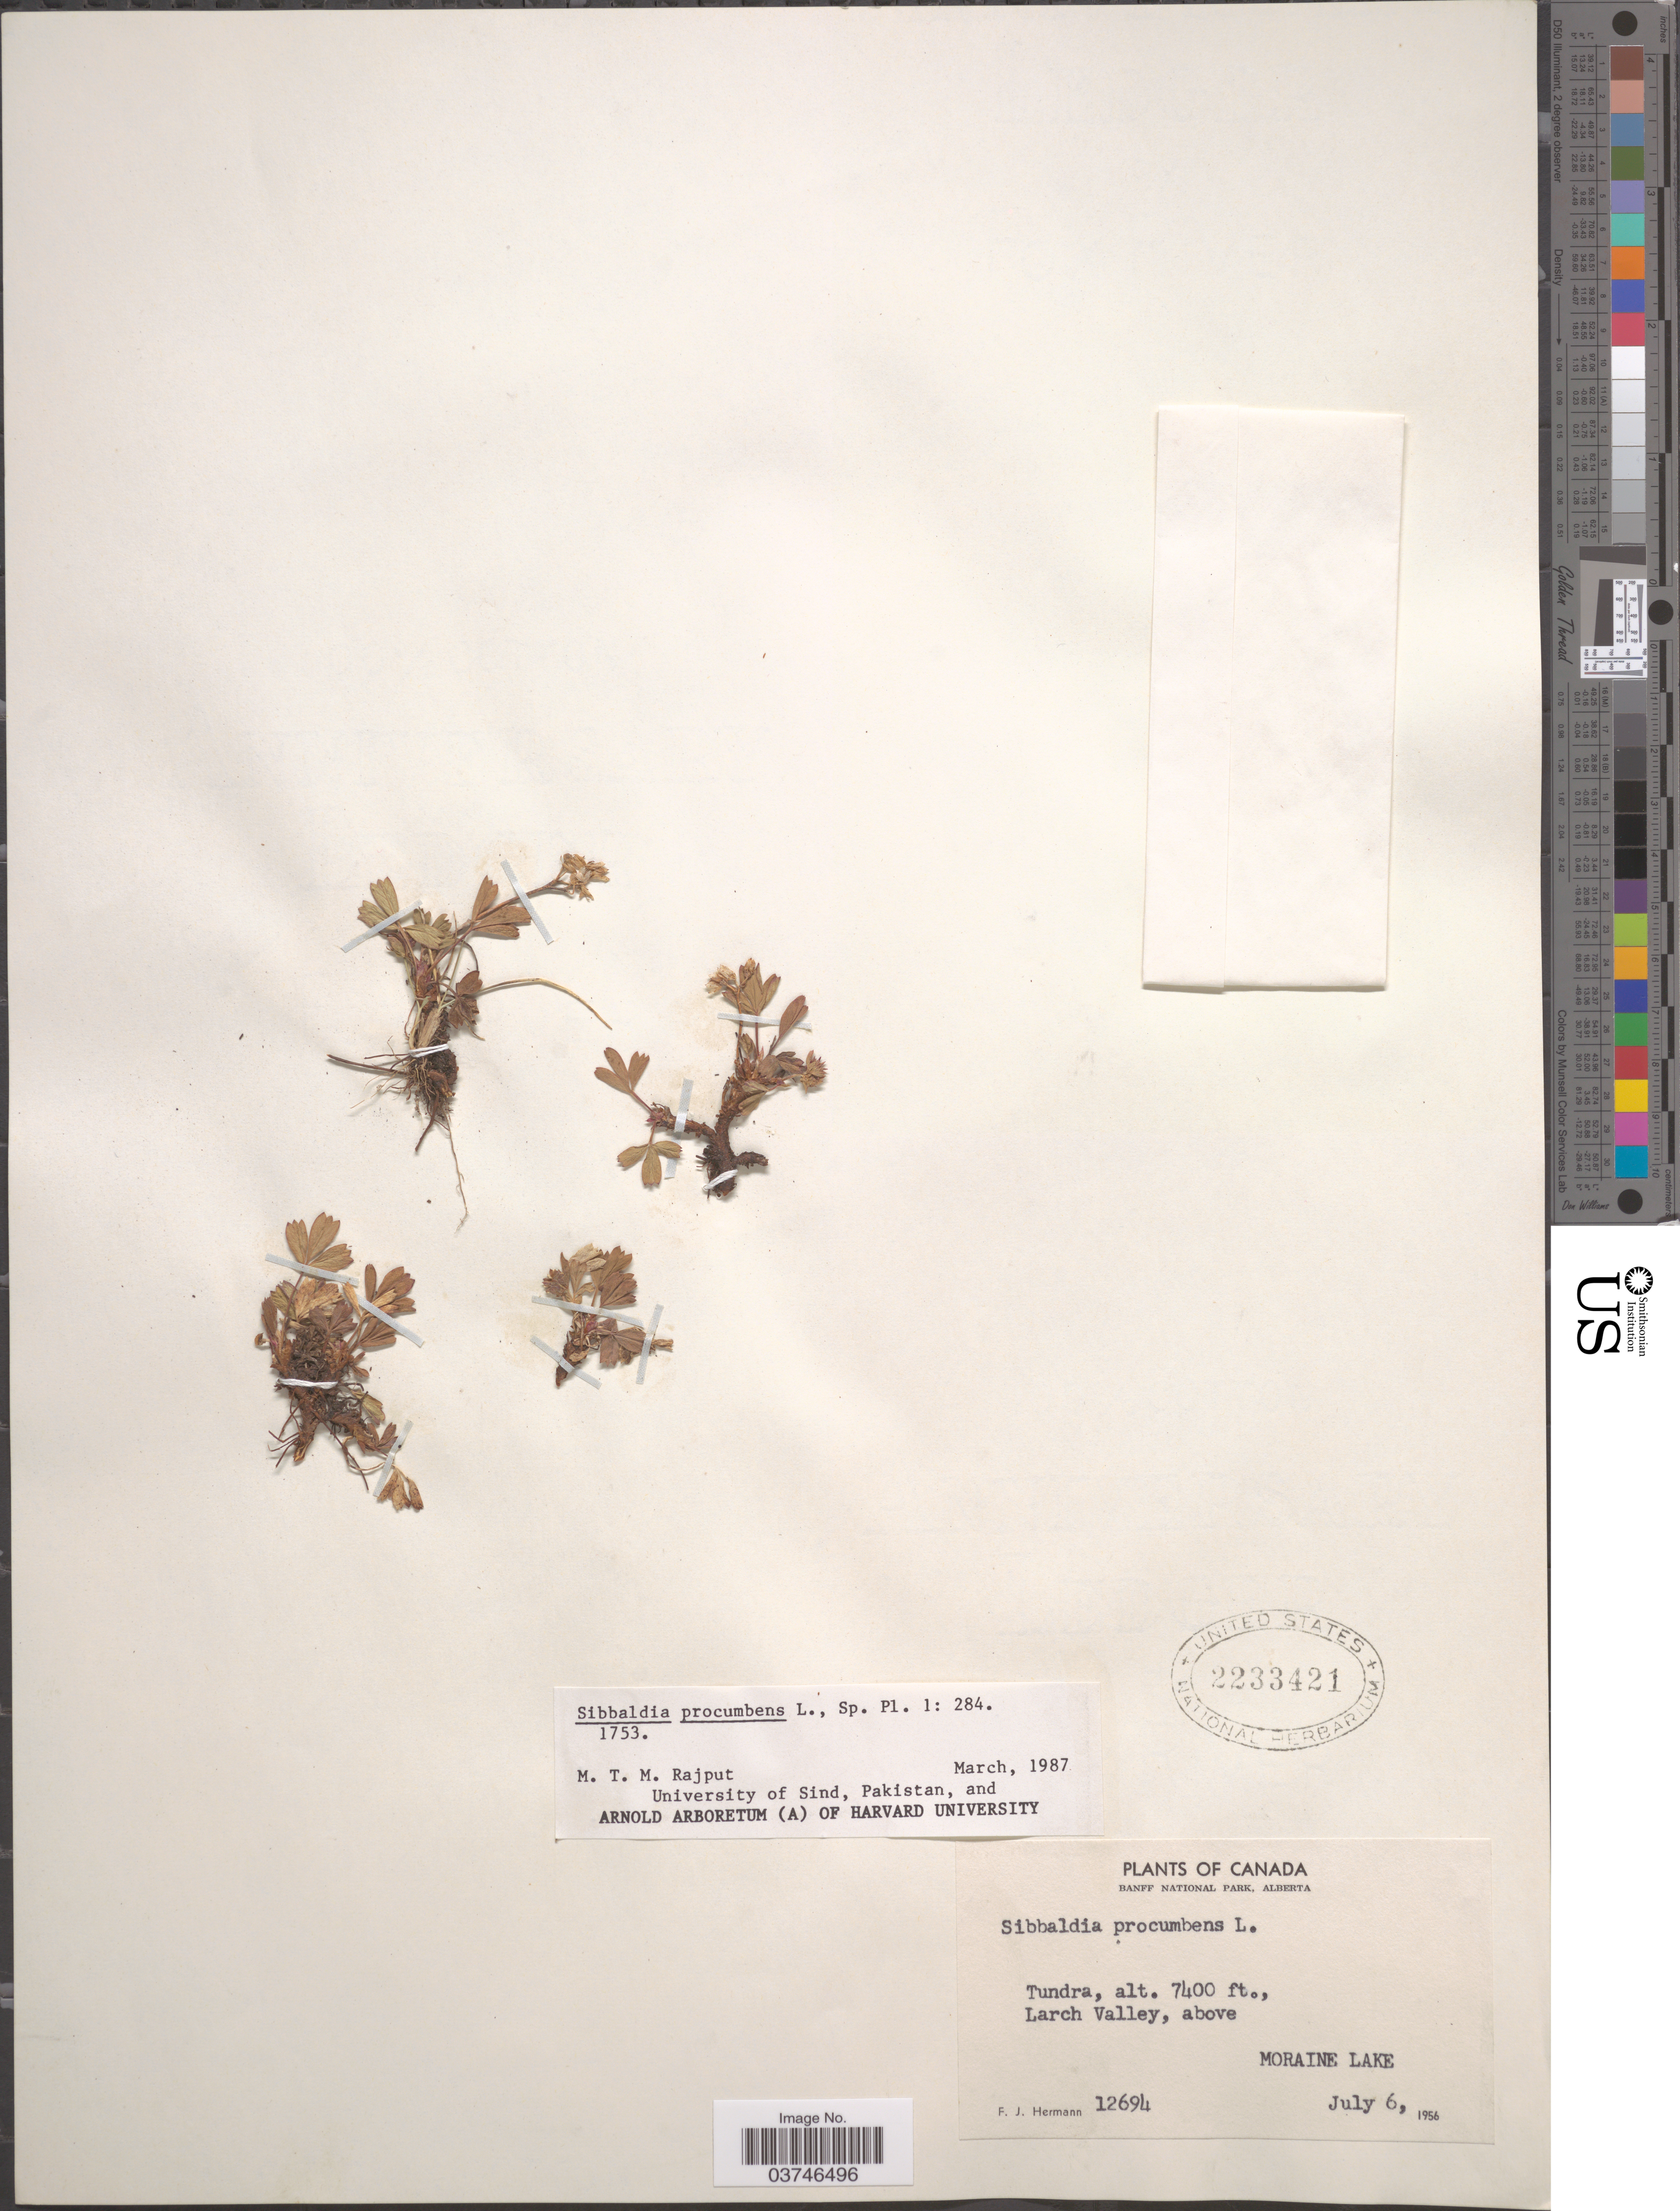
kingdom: Plantae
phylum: Tracheophyta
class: Magnoliopsida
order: Rosales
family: Rosaceae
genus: Sibbaldia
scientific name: Sibbaldia procumbens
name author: L.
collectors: F. J. Hermann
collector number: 12694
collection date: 1956-07-06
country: Canada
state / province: Alberta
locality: Banff National Park. Tundra, Larch Valley, above Moraine Lake.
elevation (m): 2256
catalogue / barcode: US 2233421